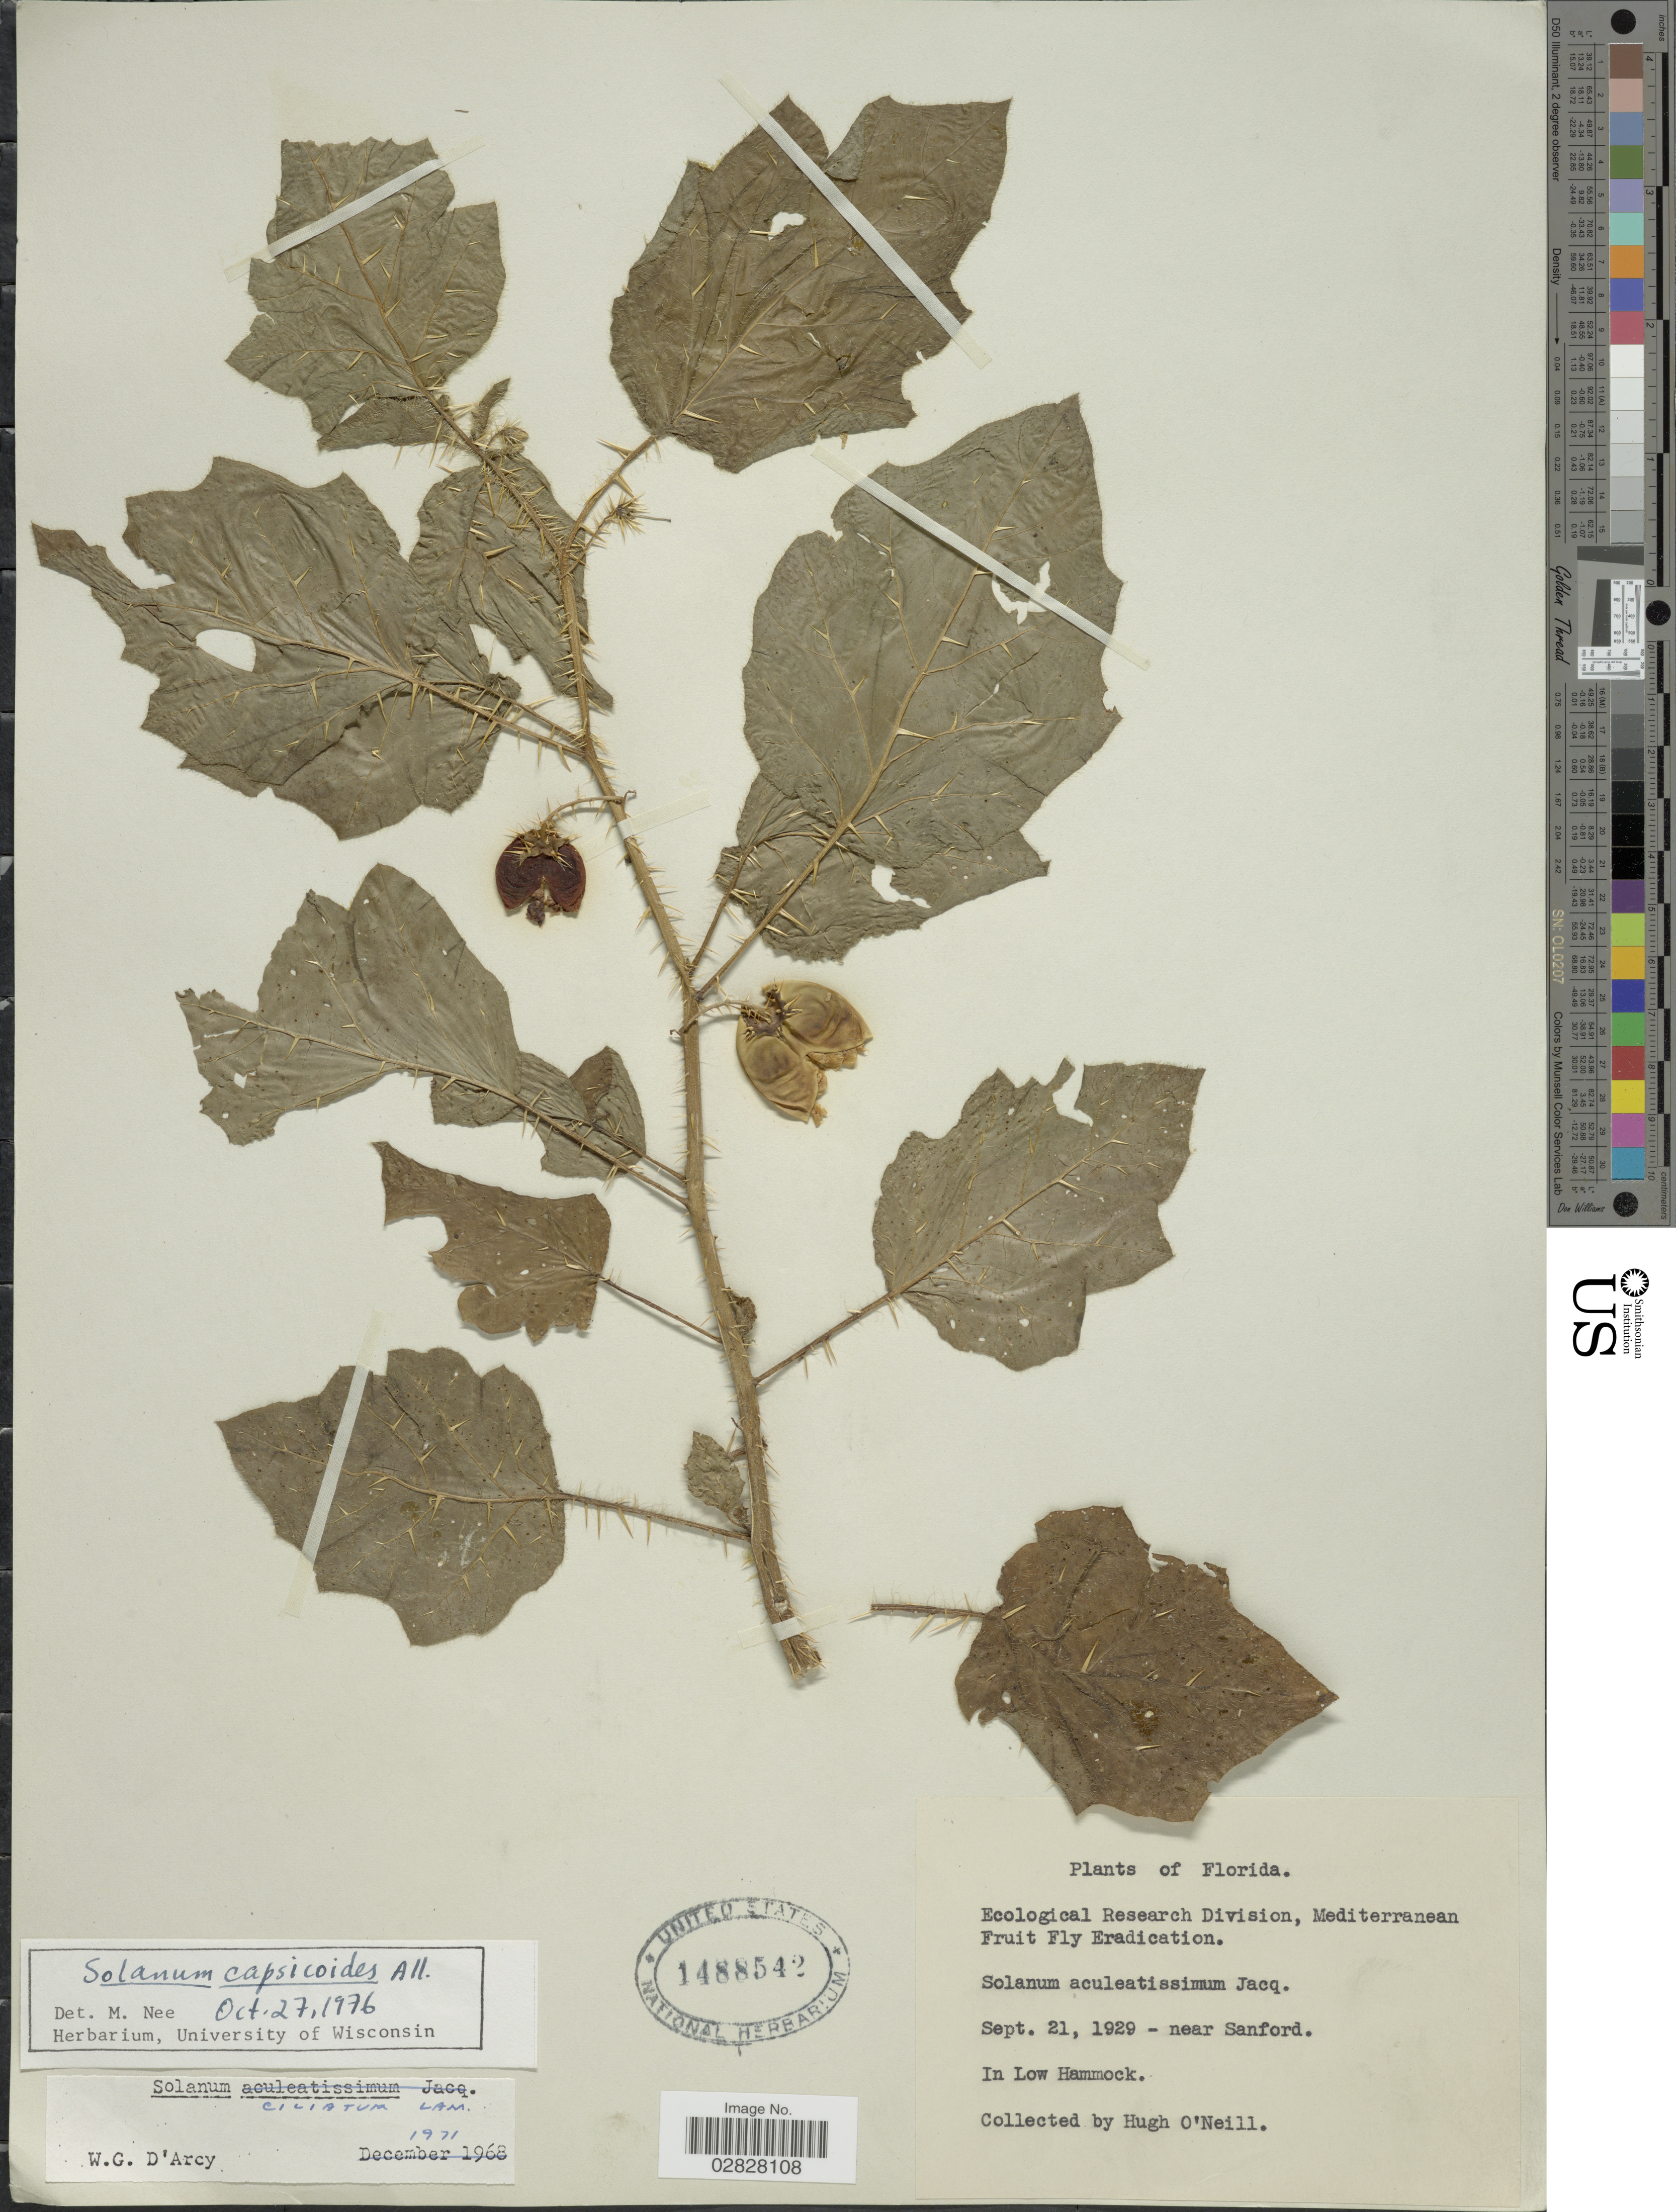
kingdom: Plantae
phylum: Tracheophyta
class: Magnoliopsida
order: Solanales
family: Solanaceae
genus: Solanum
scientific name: Solanum capsicoides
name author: All.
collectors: H. O'Neill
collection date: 1929-09-21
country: United States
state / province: Florida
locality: Near Sanford. In Low Hammock.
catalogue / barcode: US 1488542